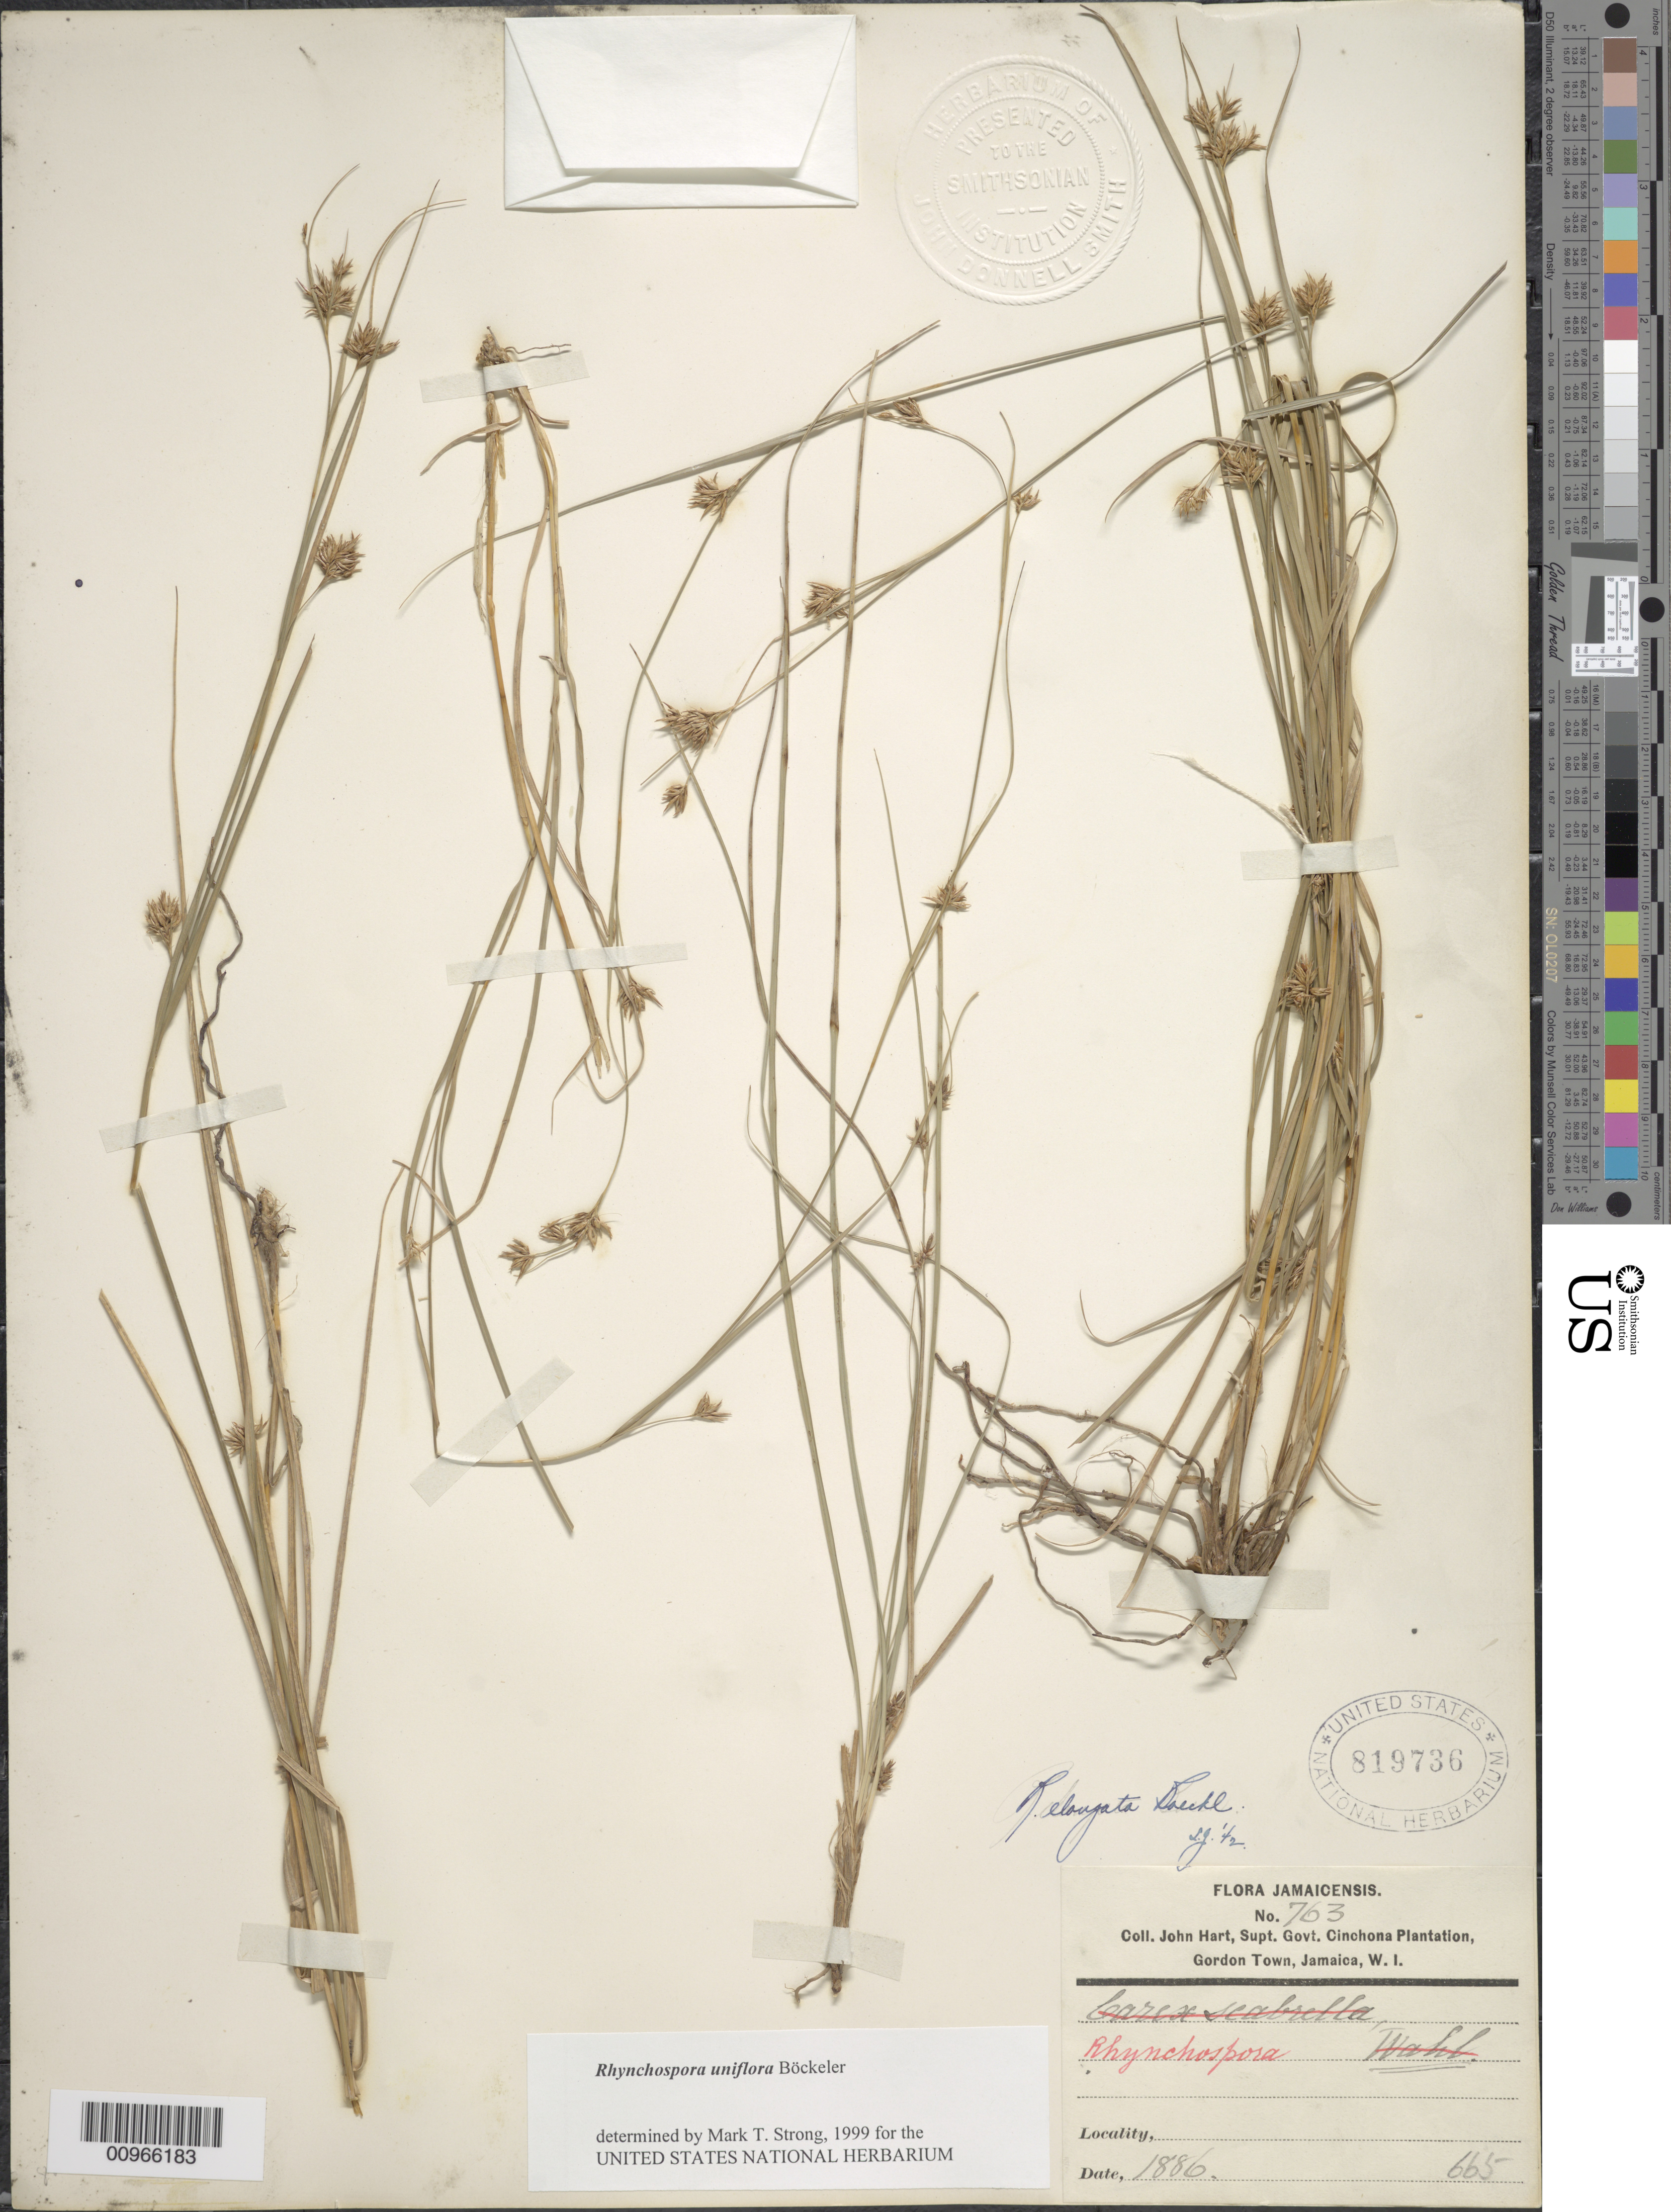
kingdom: Plantae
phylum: Tracheophyta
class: Liliopsida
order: Poales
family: Cyperaceae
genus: Rhynchospora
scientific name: Rhynchospora uniflora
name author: Boeckeler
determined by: Strong, M. T., (US), Smithsonian Institution - National Museum of Natural History (UNITED STATES)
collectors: J. Hart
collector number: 763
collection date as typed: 1886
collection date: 1886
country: Jamaica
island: Jamaica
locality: Gordon Town, Supt. Govt. Cinchona Plantation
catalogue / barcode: US 819736